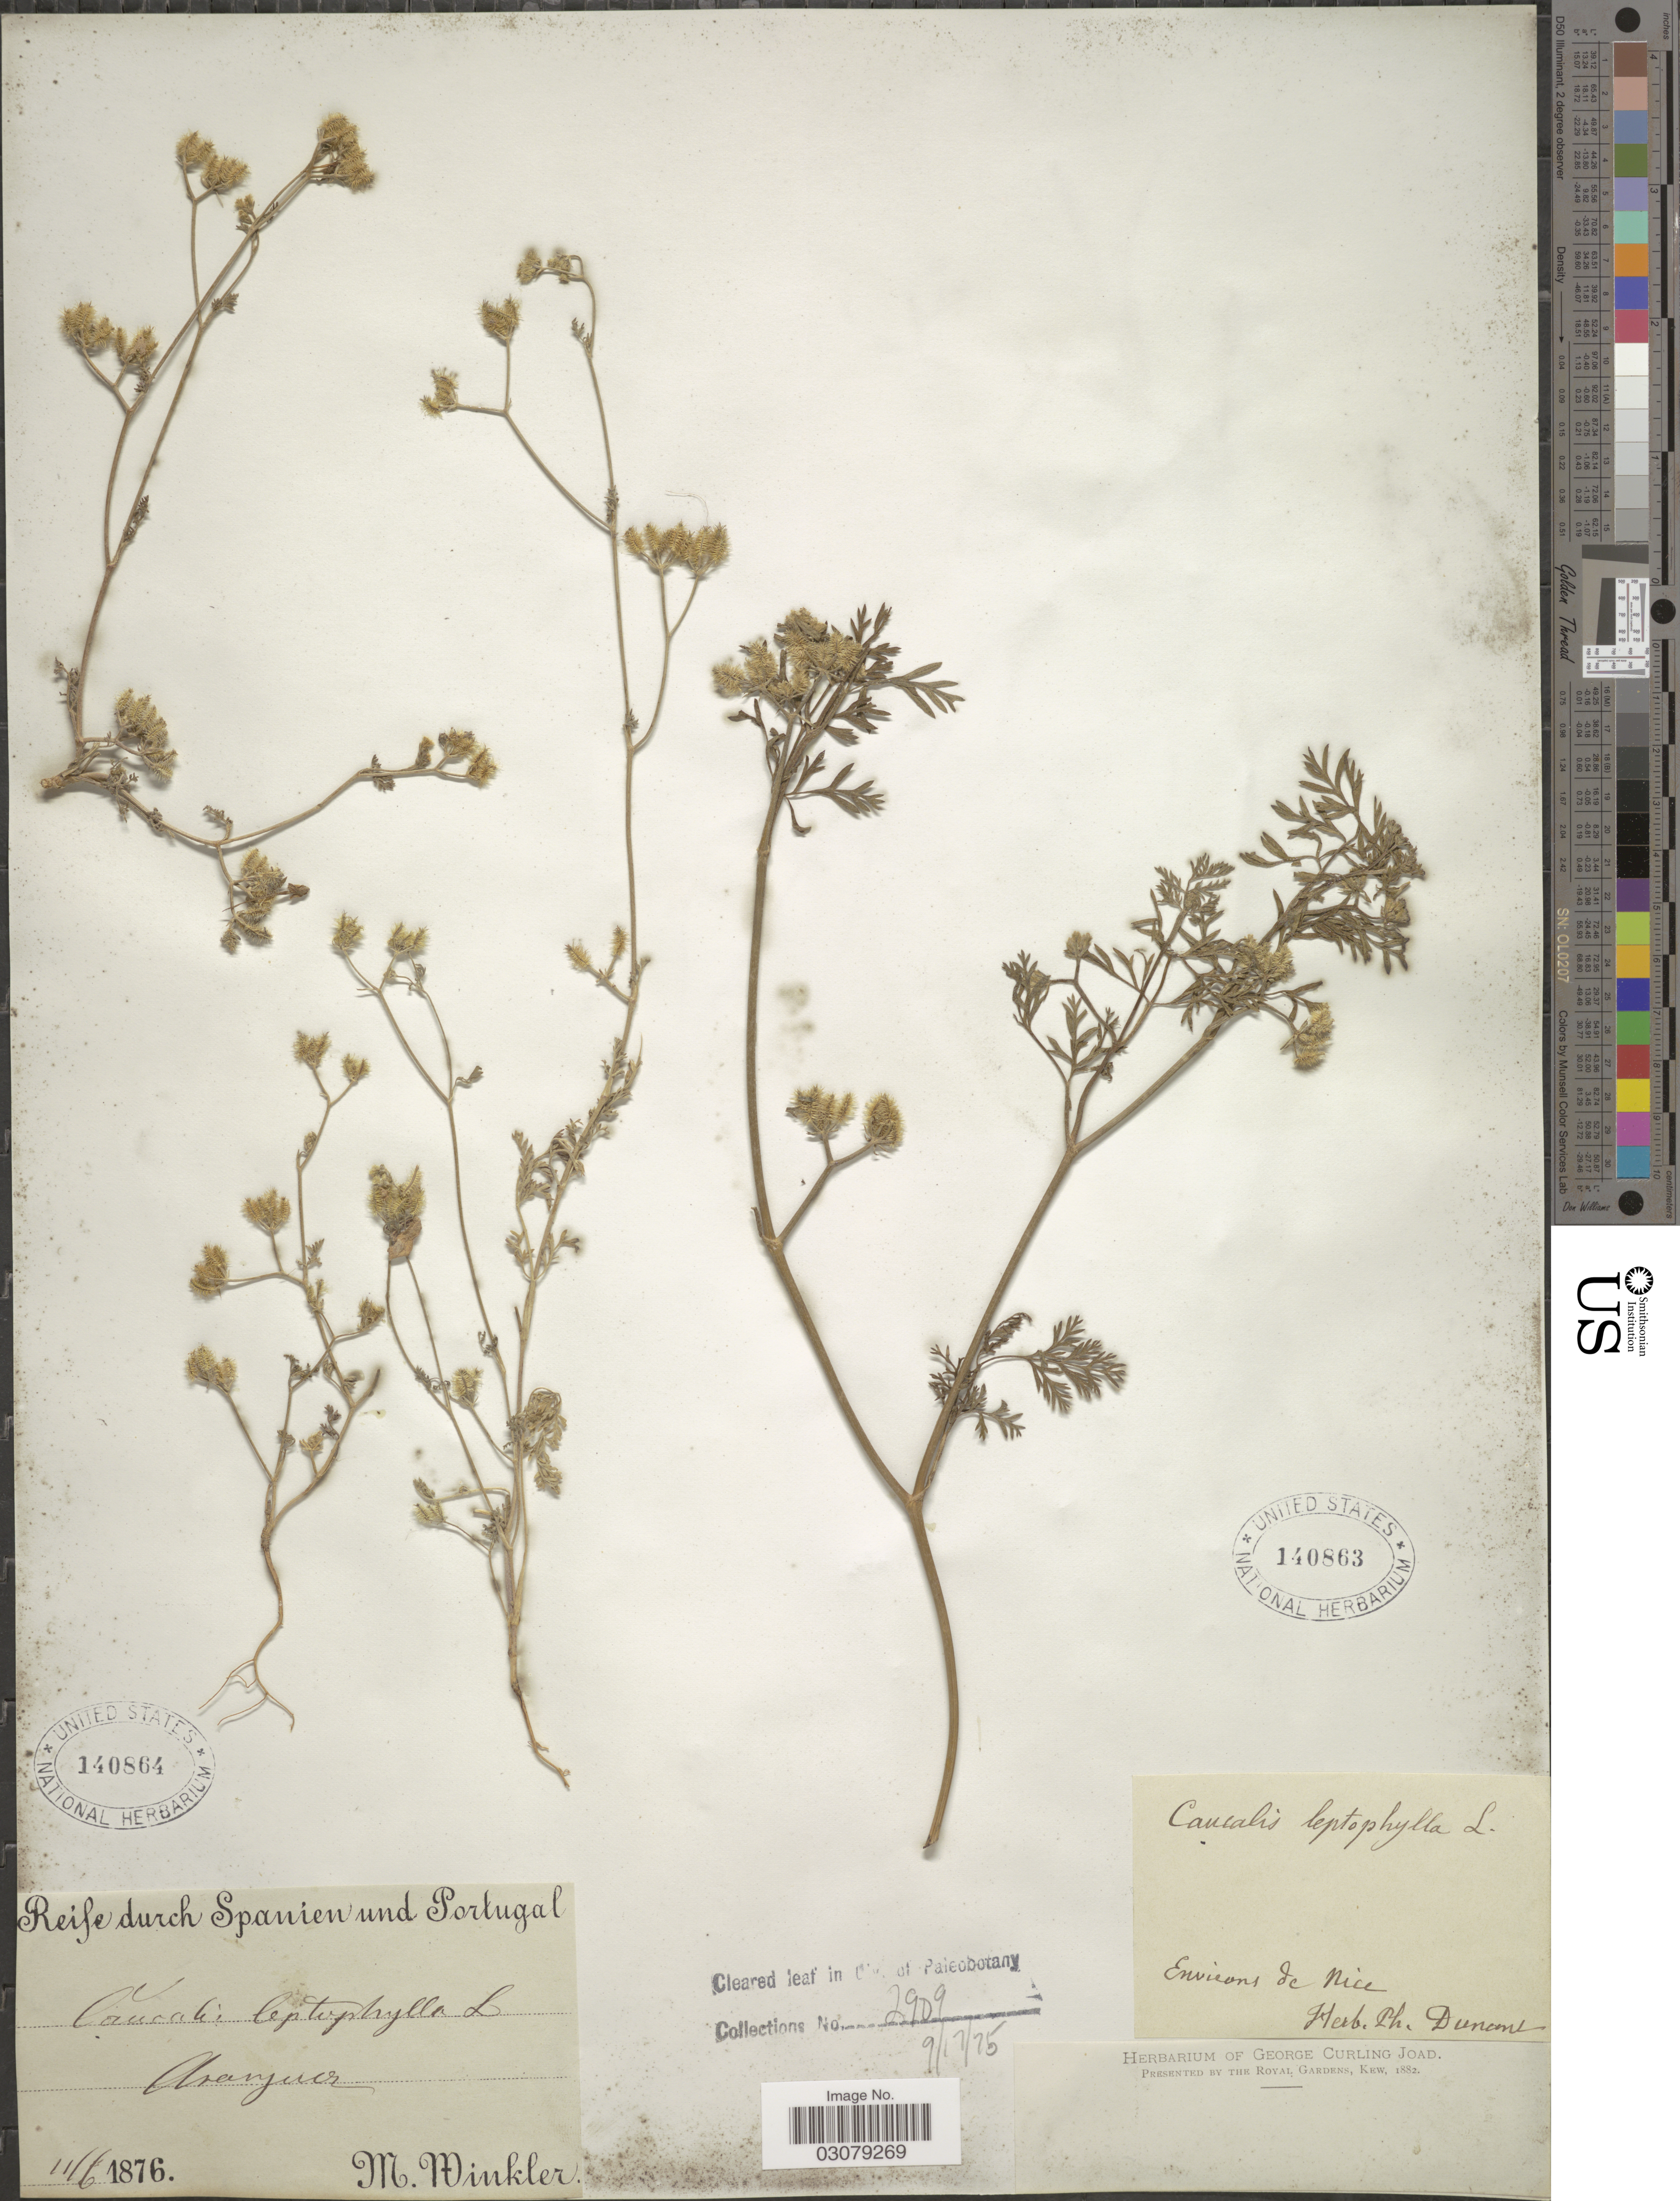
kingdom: Plantae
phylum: Tracheophyta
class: Magnoliopsida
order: Apiales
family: Apiaceae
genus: Torilis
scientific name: Torilis leptophylla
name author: (L.) Rchb. f.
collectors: M. Winkler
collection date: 1876-06-11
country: Spain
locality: Reife durch Spanien und Portugal. Aranjuez.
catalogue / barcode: US 140864